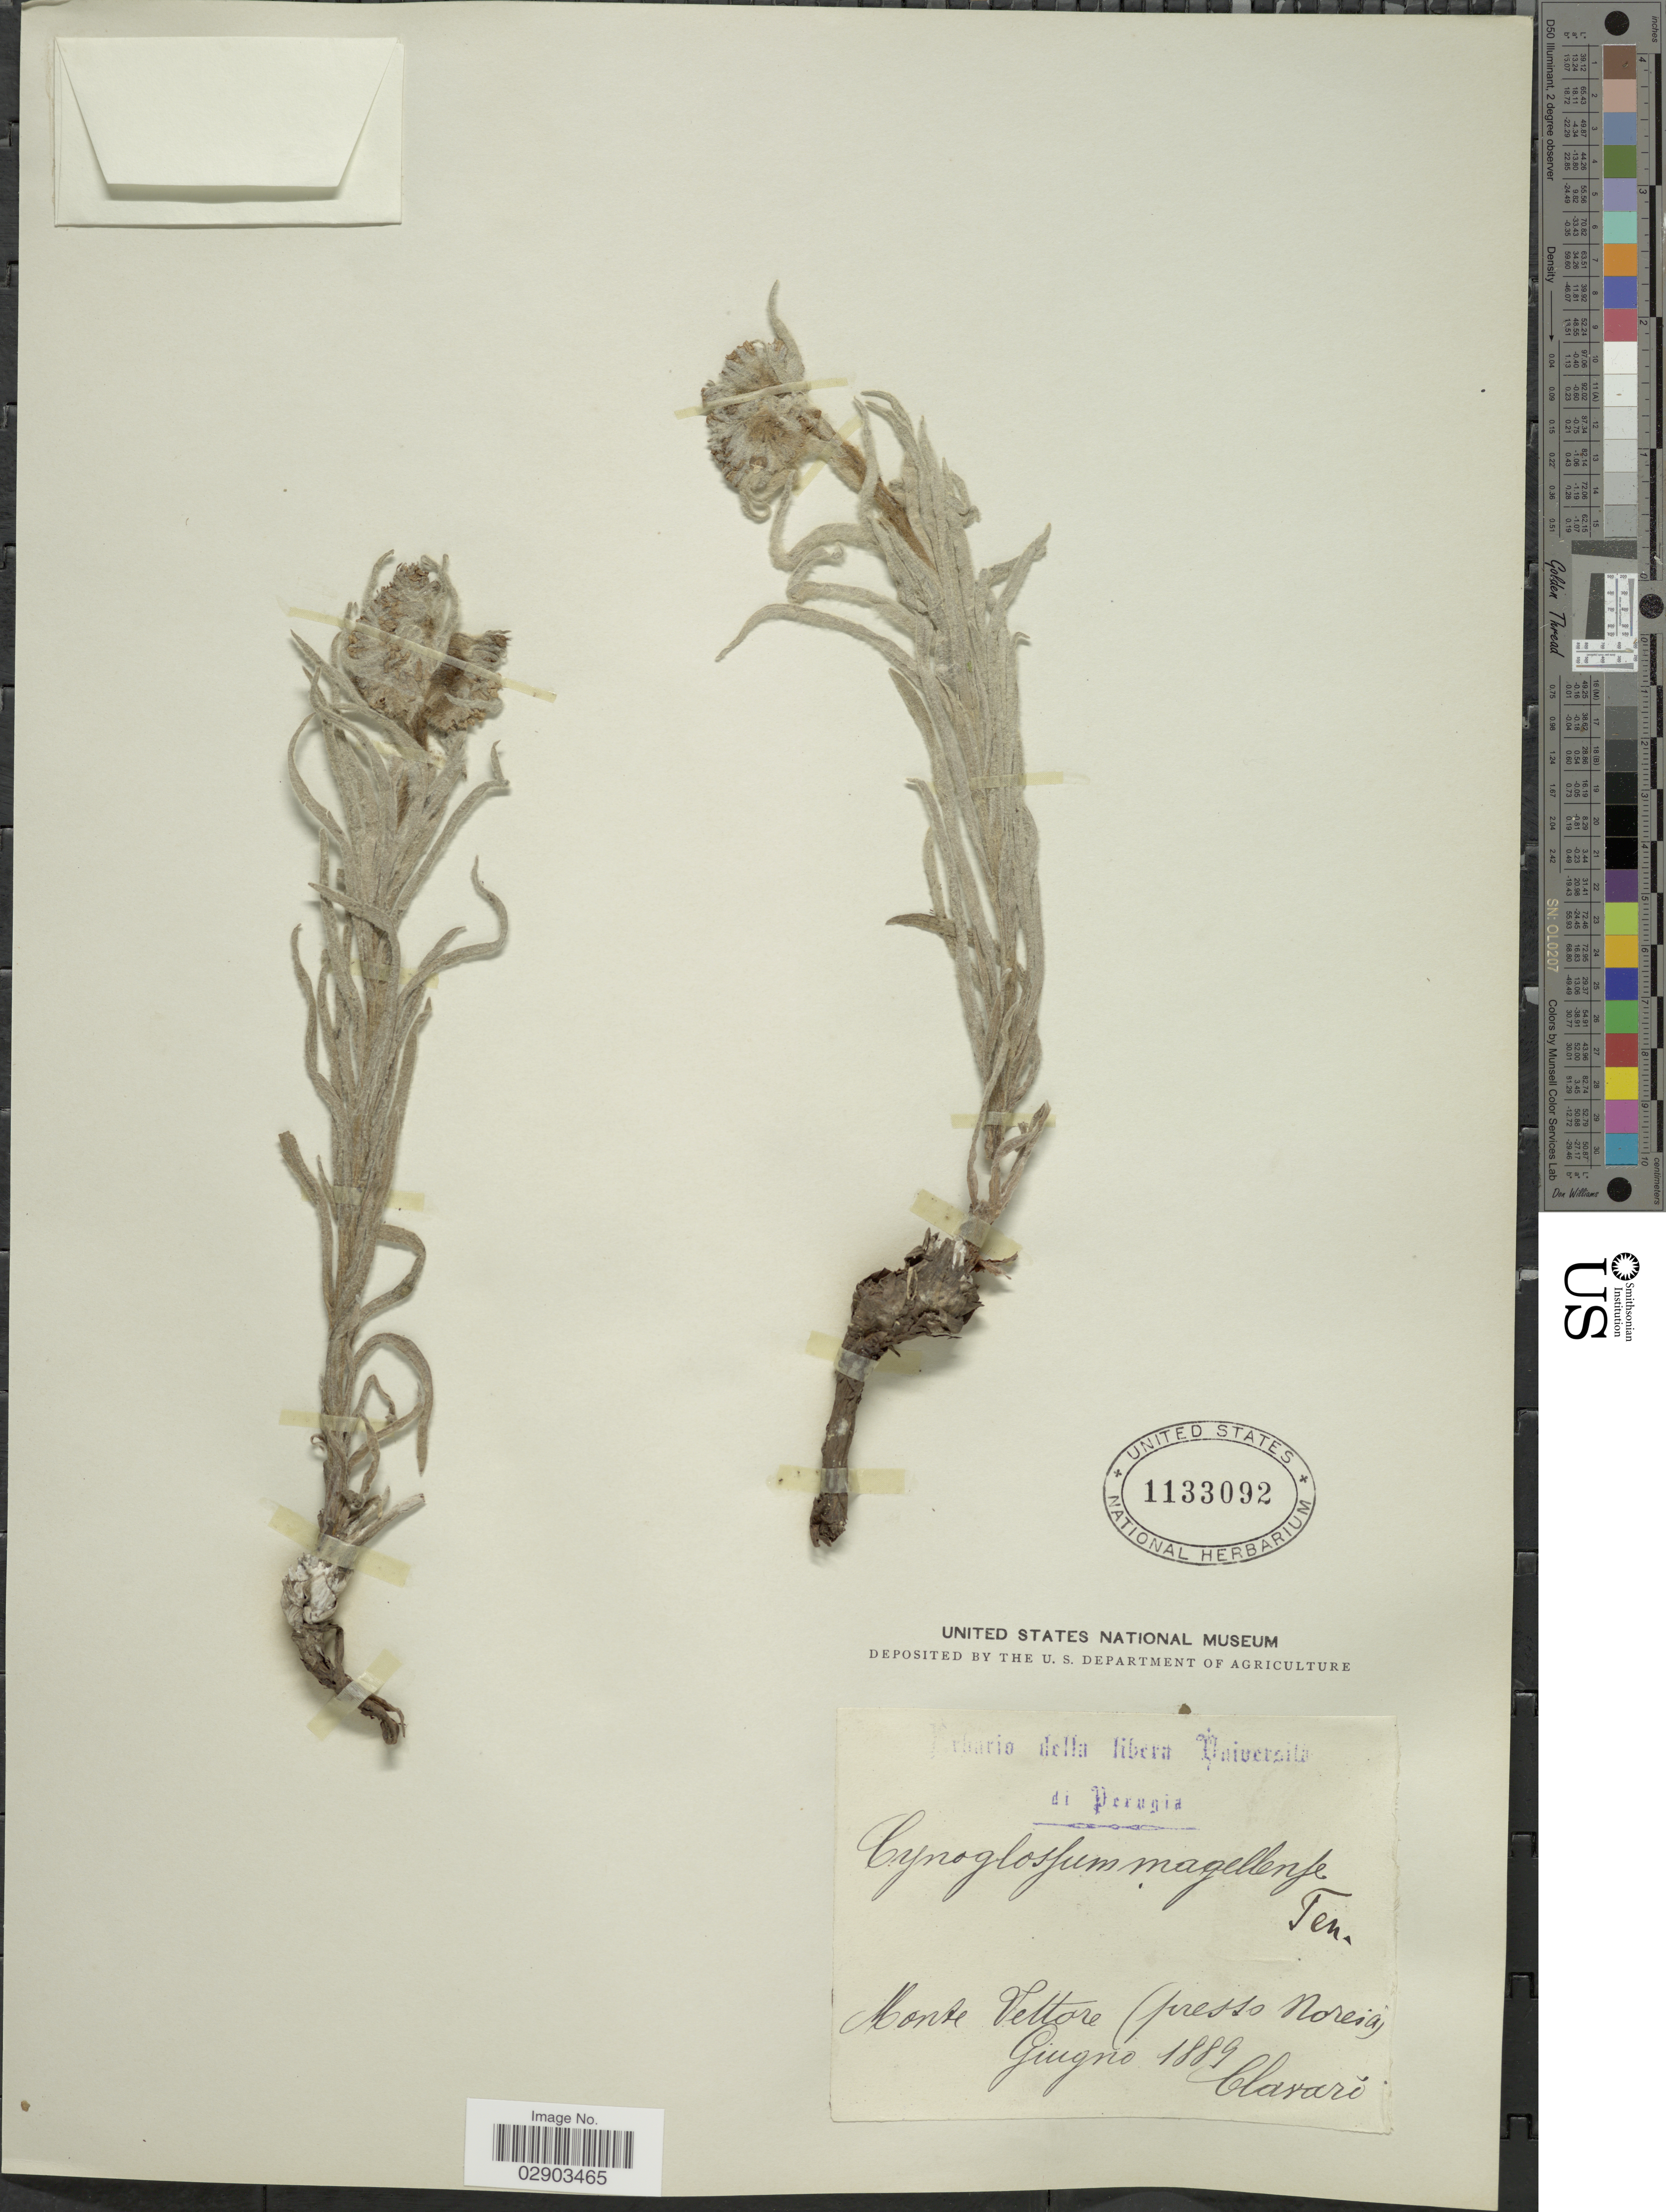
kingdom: Plantae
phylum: Tracheophyta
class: Magnoliopsida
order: Boraginales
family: Boraginaceae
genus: Cynoglossum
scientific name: Cynoglossum magellense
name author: Ten.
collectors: Clavari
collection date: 1889-06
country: Italy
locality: Monte Vettore (presso Norcia).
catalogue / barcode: US 1133092